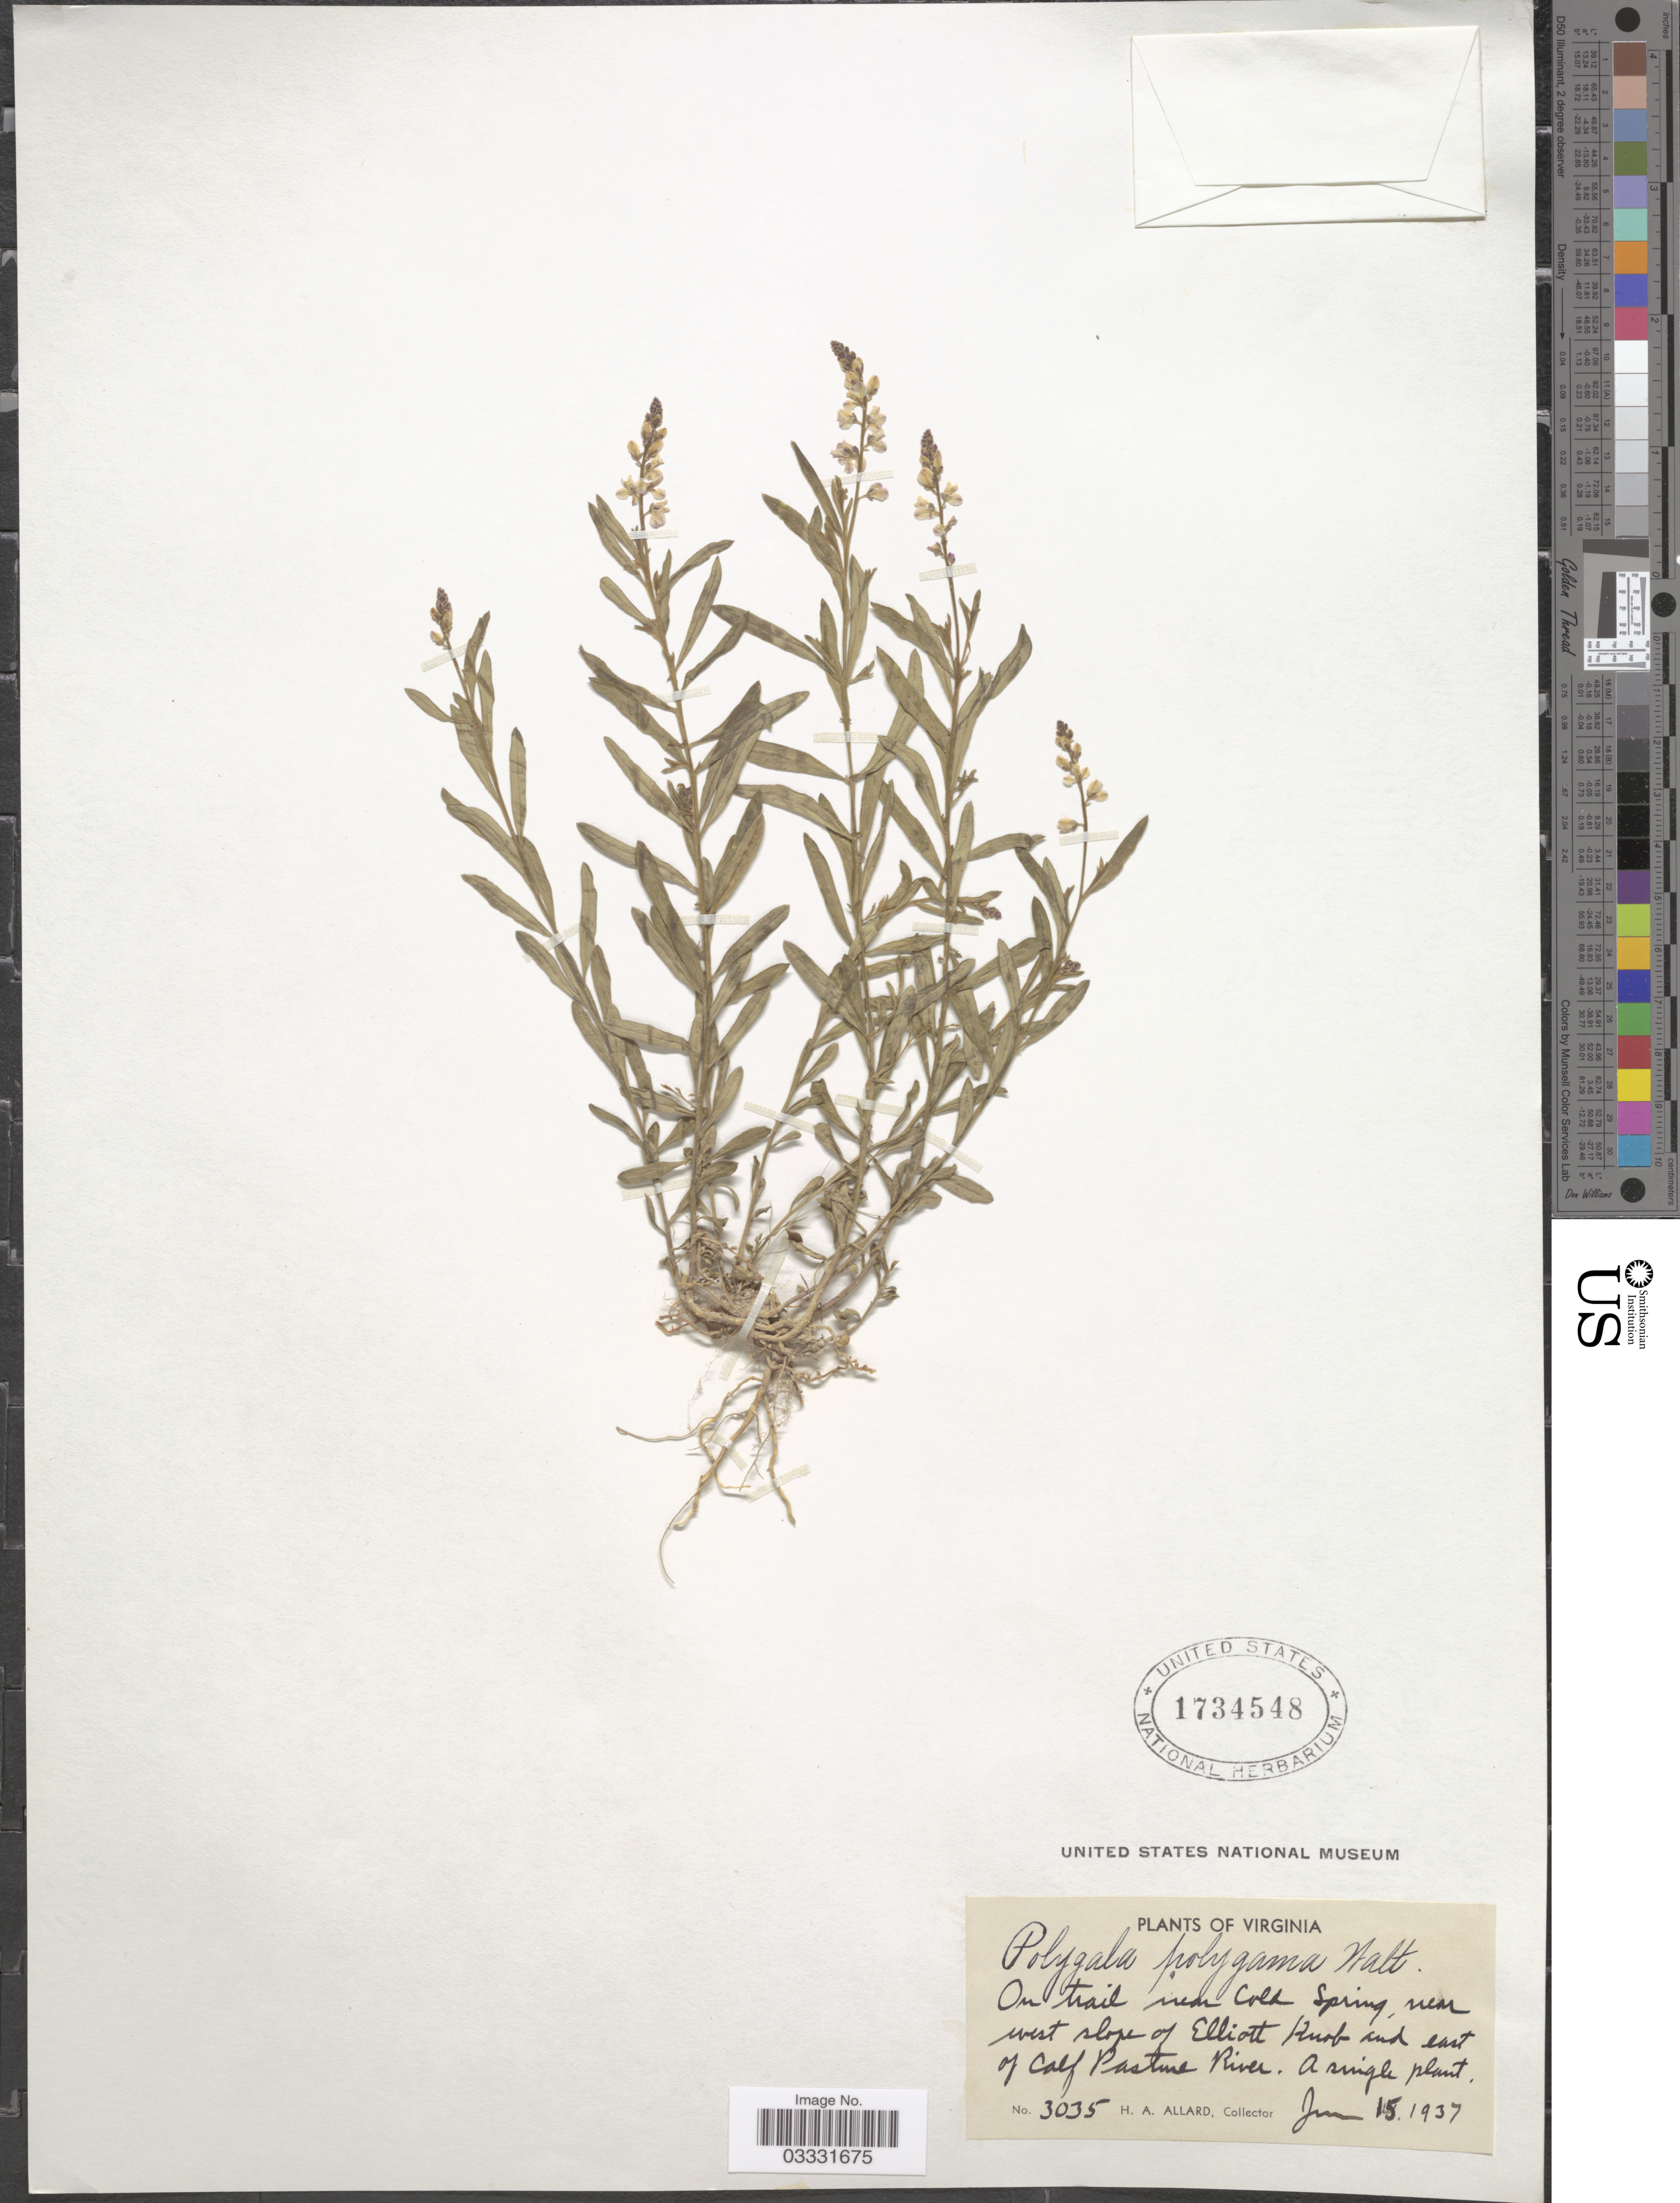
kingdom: Plantae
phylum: Tracheophyta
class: Magnoliopsida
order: Fabales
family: Polygalaceae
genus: Polygala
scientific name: Polygala polygama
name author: Walter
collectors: H. A. Allard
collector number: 3035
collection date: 1937-06-15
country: United States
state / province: Virginia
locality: On trail near Cold Spring, near west slope of Elliott Knob and east of Calf Pasture River.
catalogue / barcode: US 1734548